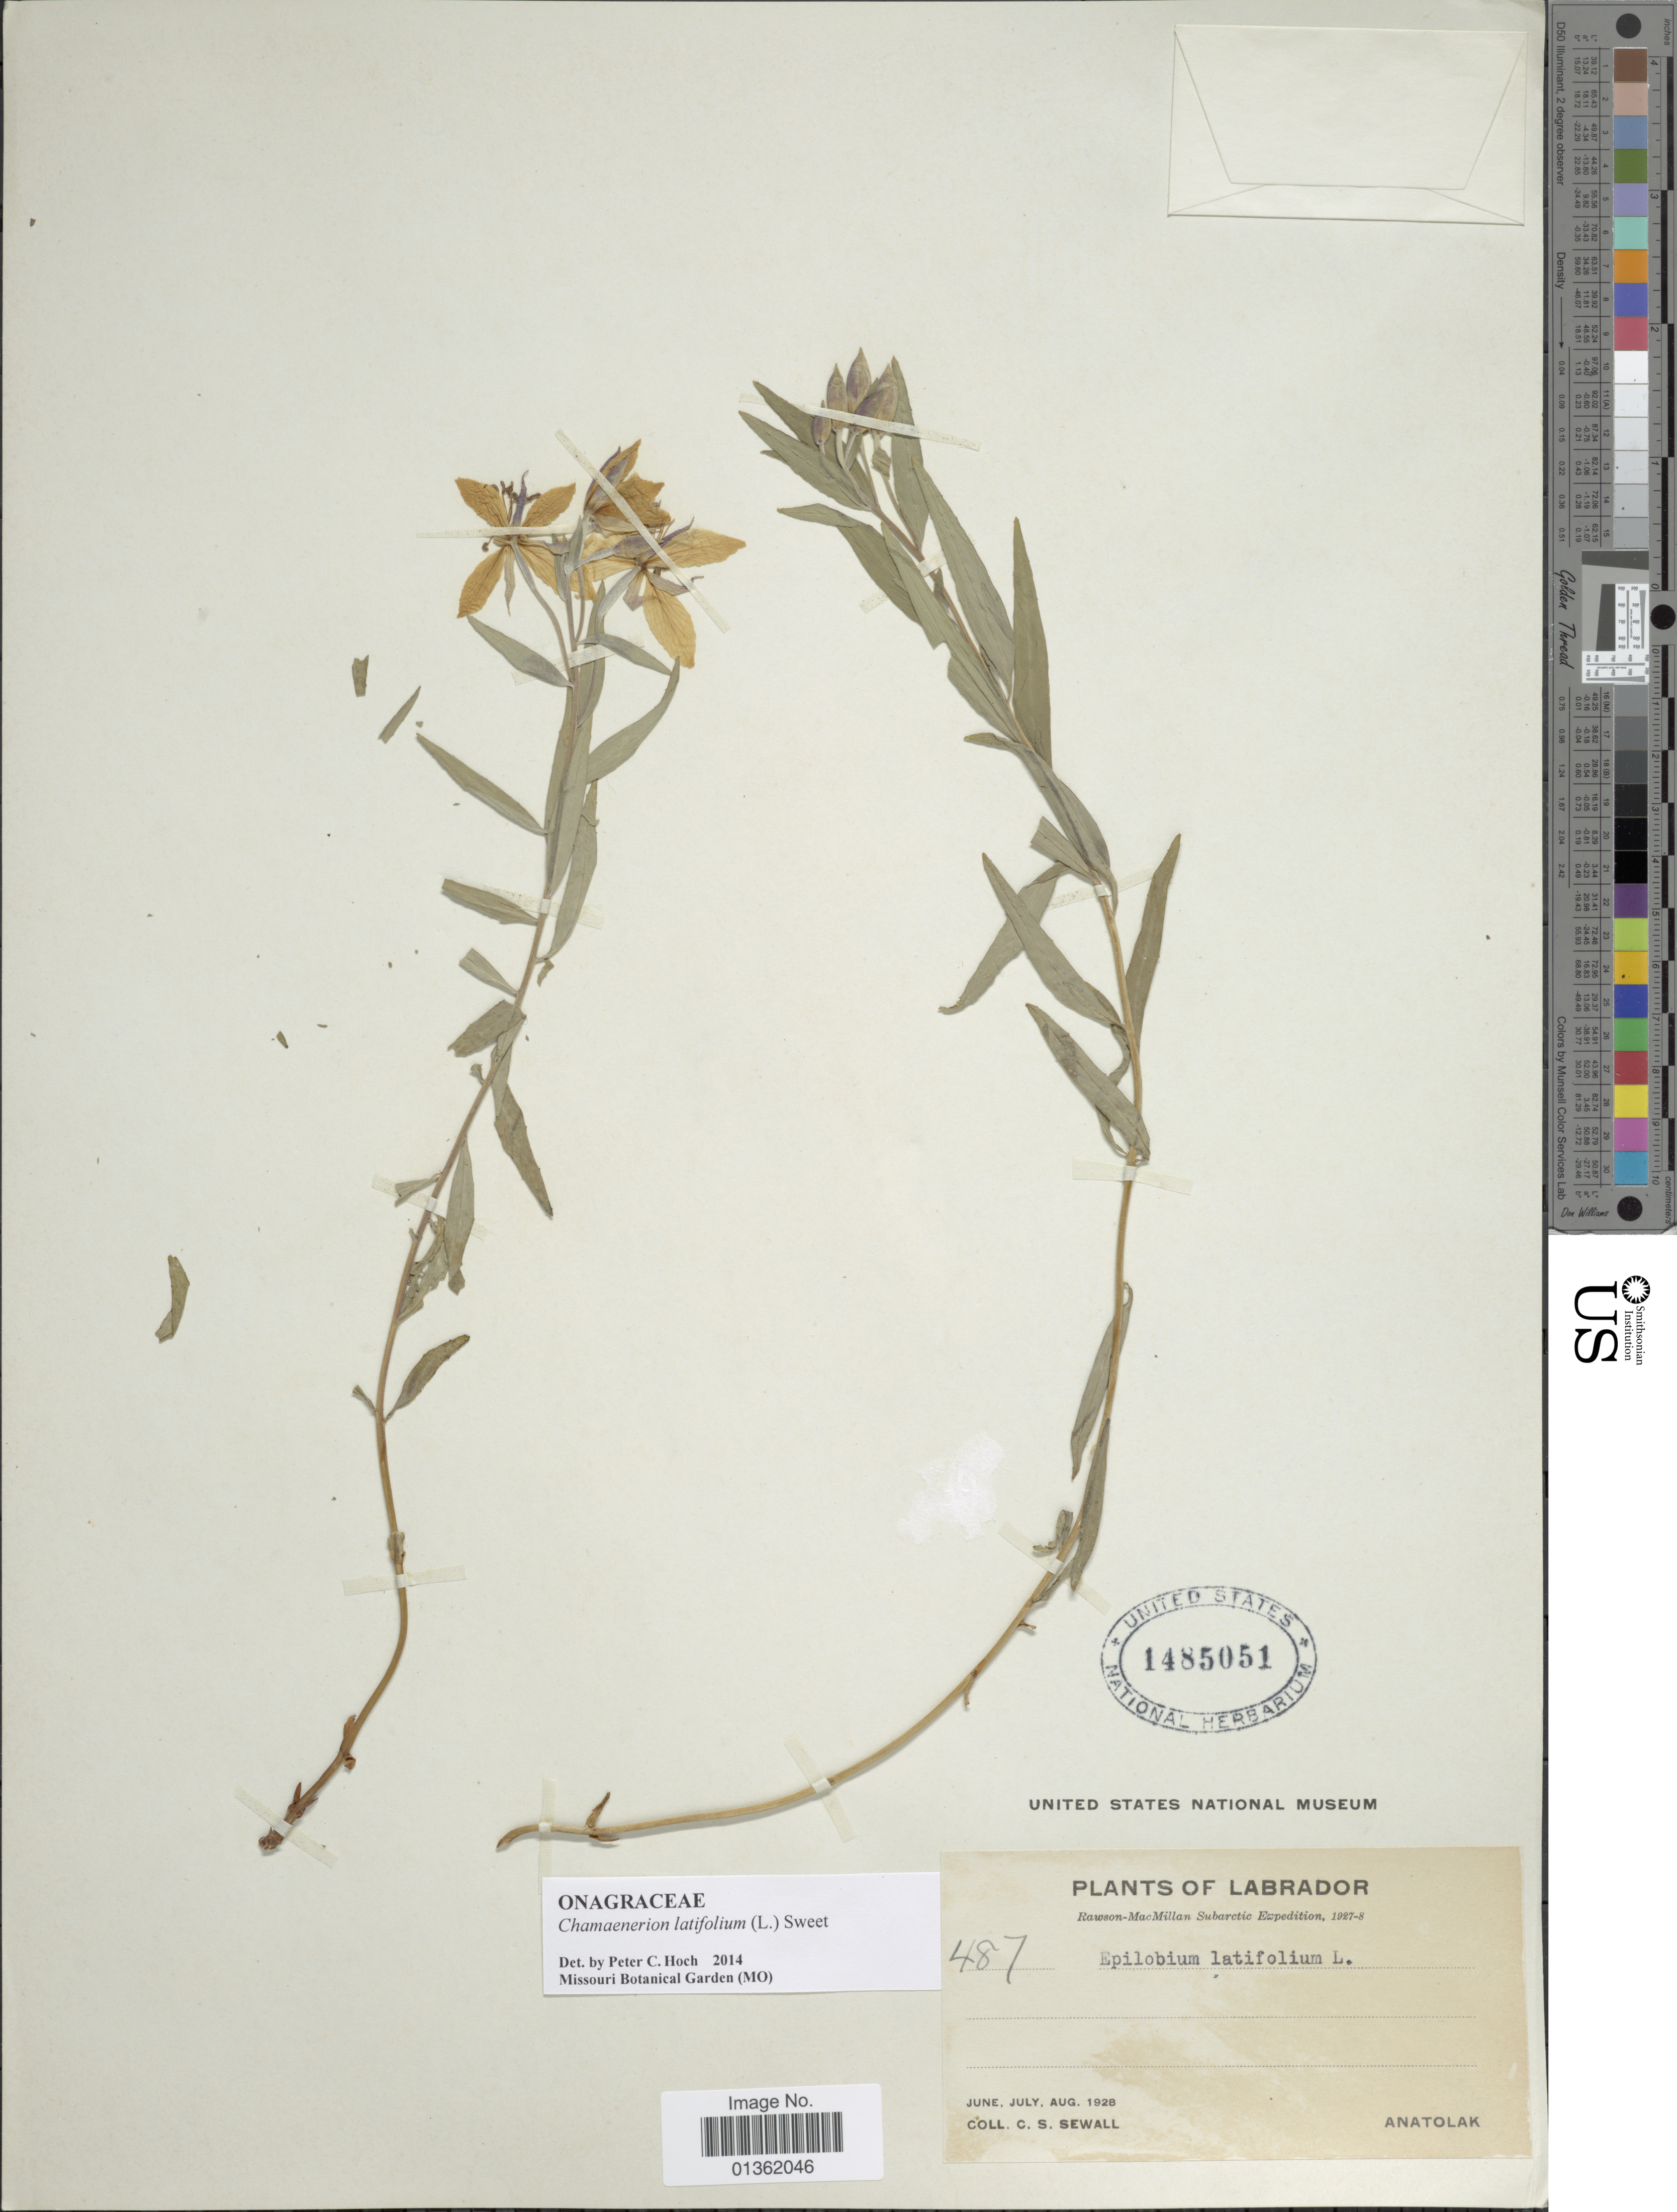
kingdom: Plantae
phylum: Tracheophyta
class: Magnoliopsida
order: Myrtales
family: Onagraceae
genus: Chamaenerion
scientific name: Chamaenerion latifolium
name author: (L.) Th. Fr. & Lange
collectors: C. Sewall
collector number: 487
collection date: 1928-06/1928-08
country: Canada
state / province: Newfoundland and Labrador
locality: Labrador. Anatolak.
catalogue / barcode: US 1485051